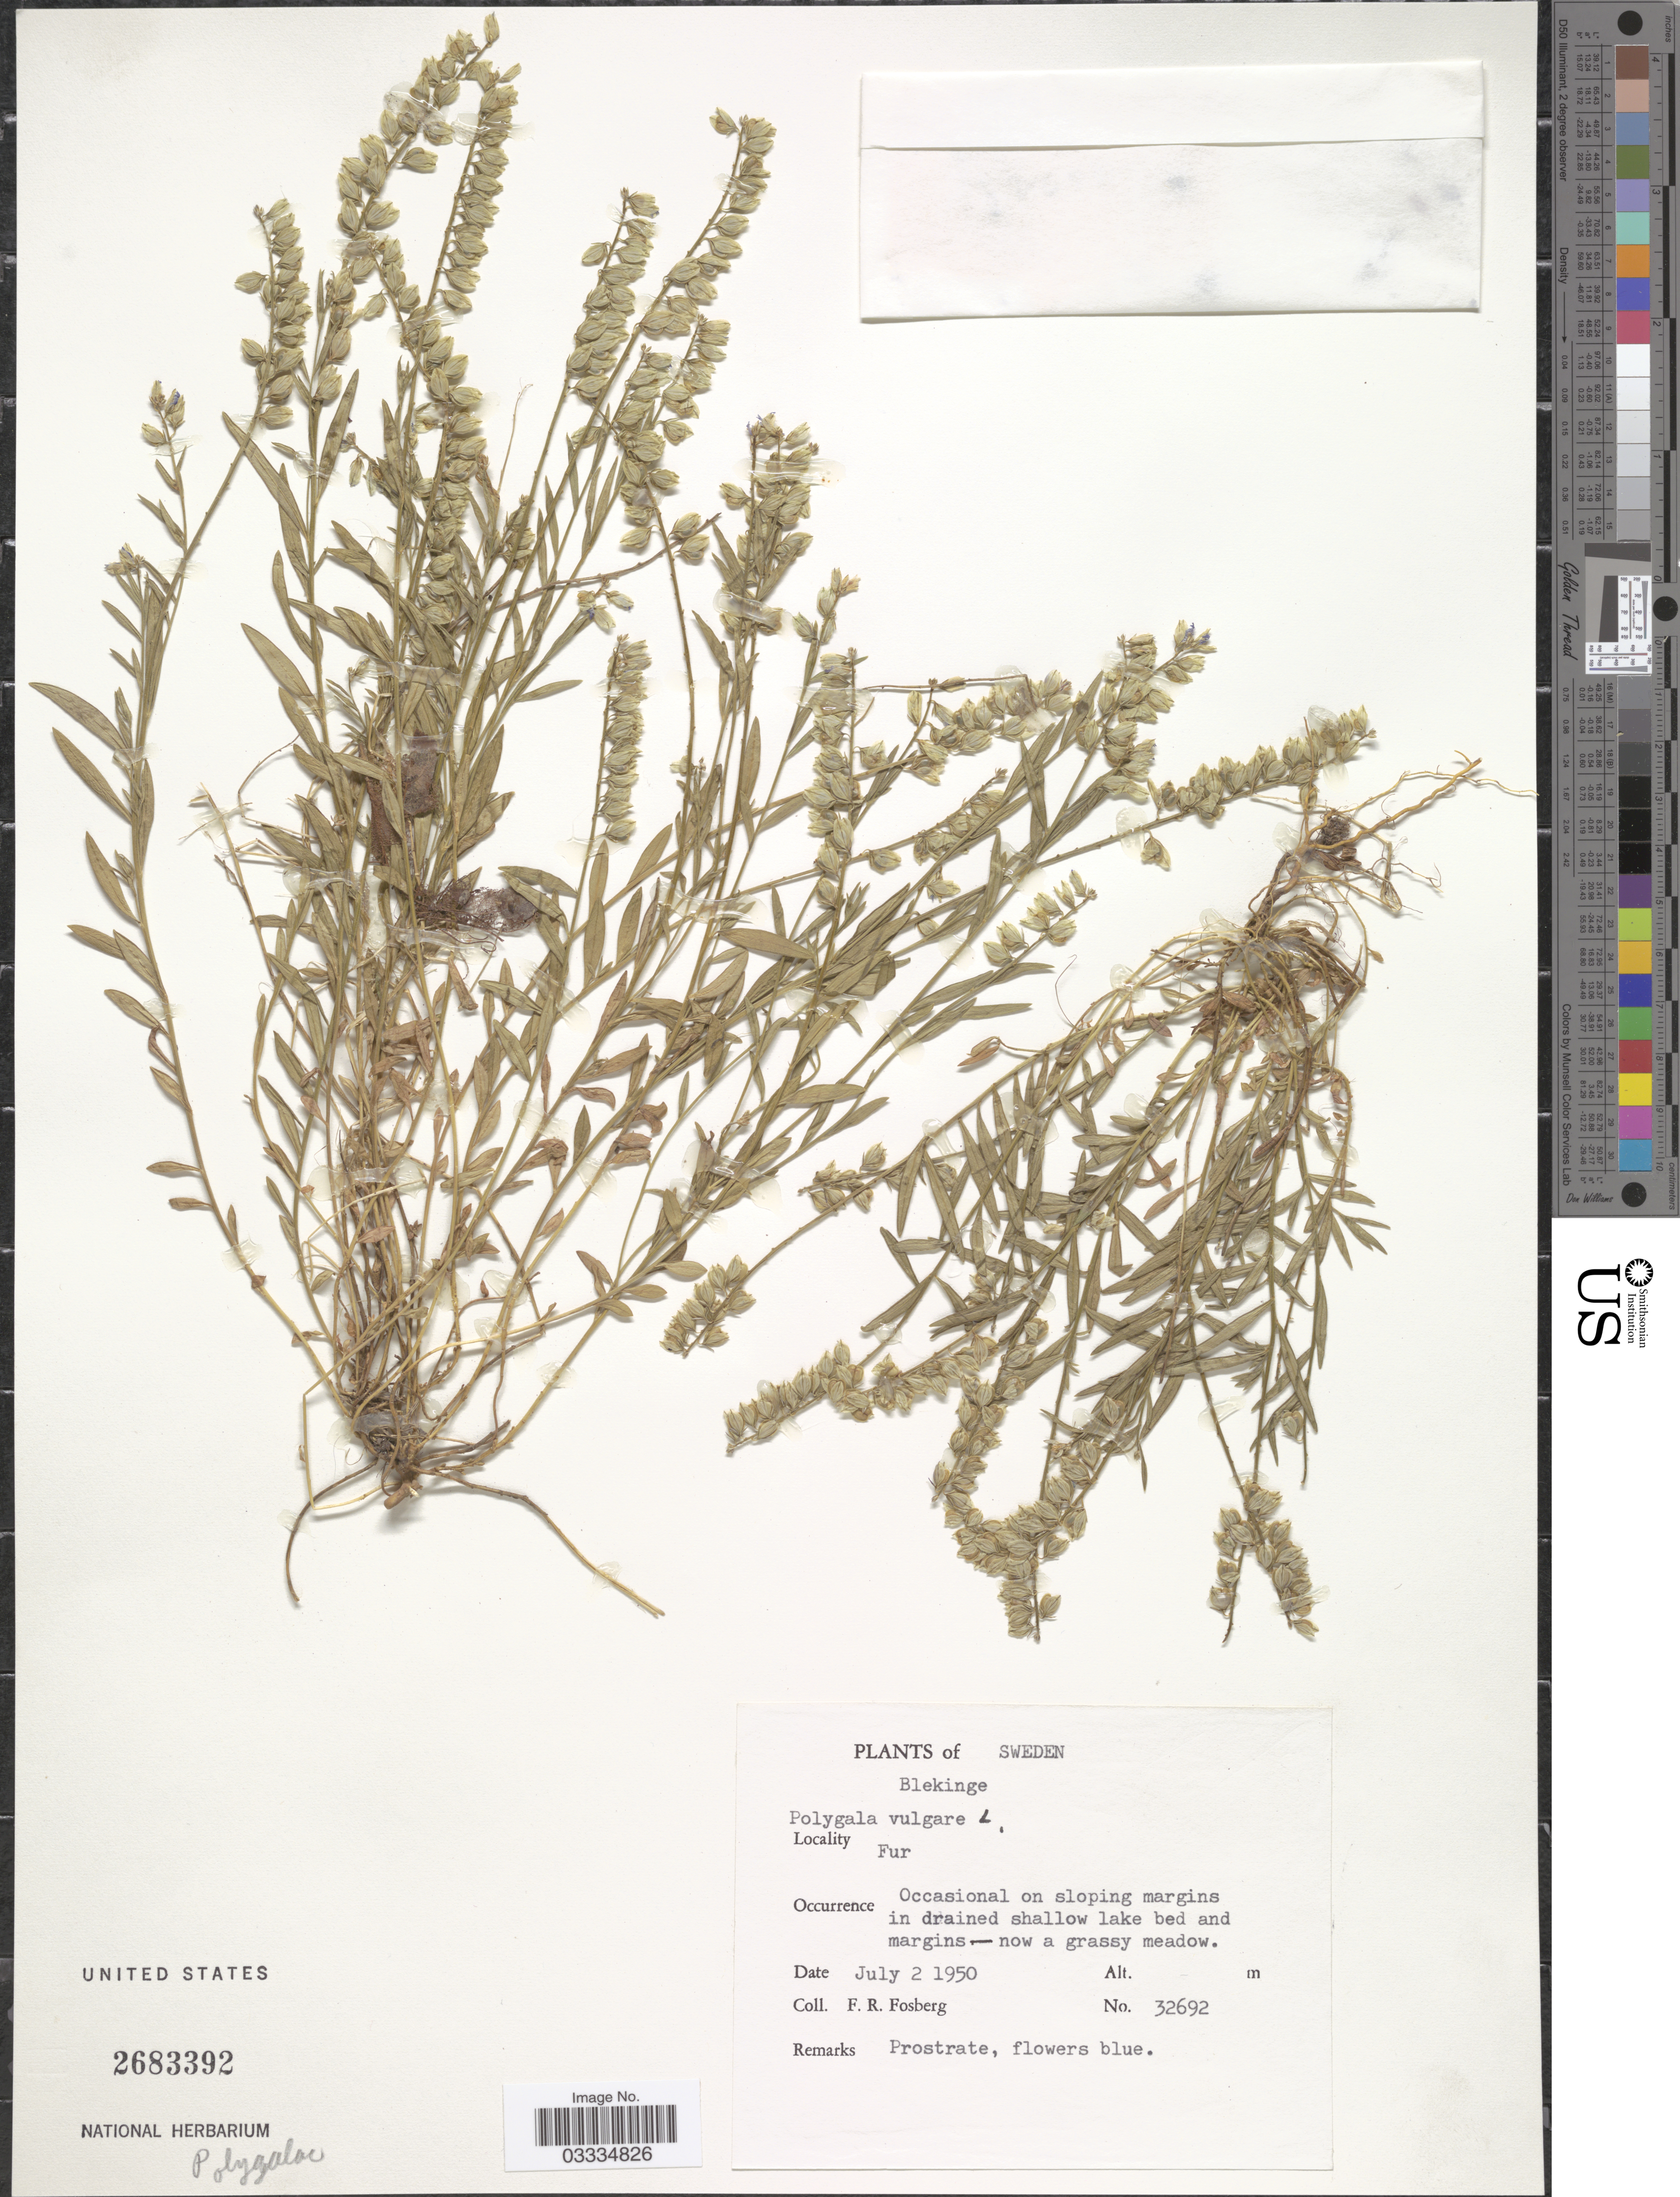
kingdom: Plantae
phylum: Tracheophyta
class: Magnoliopsida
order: Fabales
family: Polygalaceae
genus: Polygala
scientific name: Polygala vulgaris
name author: L.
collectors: F. R. Fosberg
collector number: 32692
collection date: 1950-07-02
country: Sweden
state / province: Blekinge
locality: Blekinge, Fur.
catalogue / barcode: US 2683392